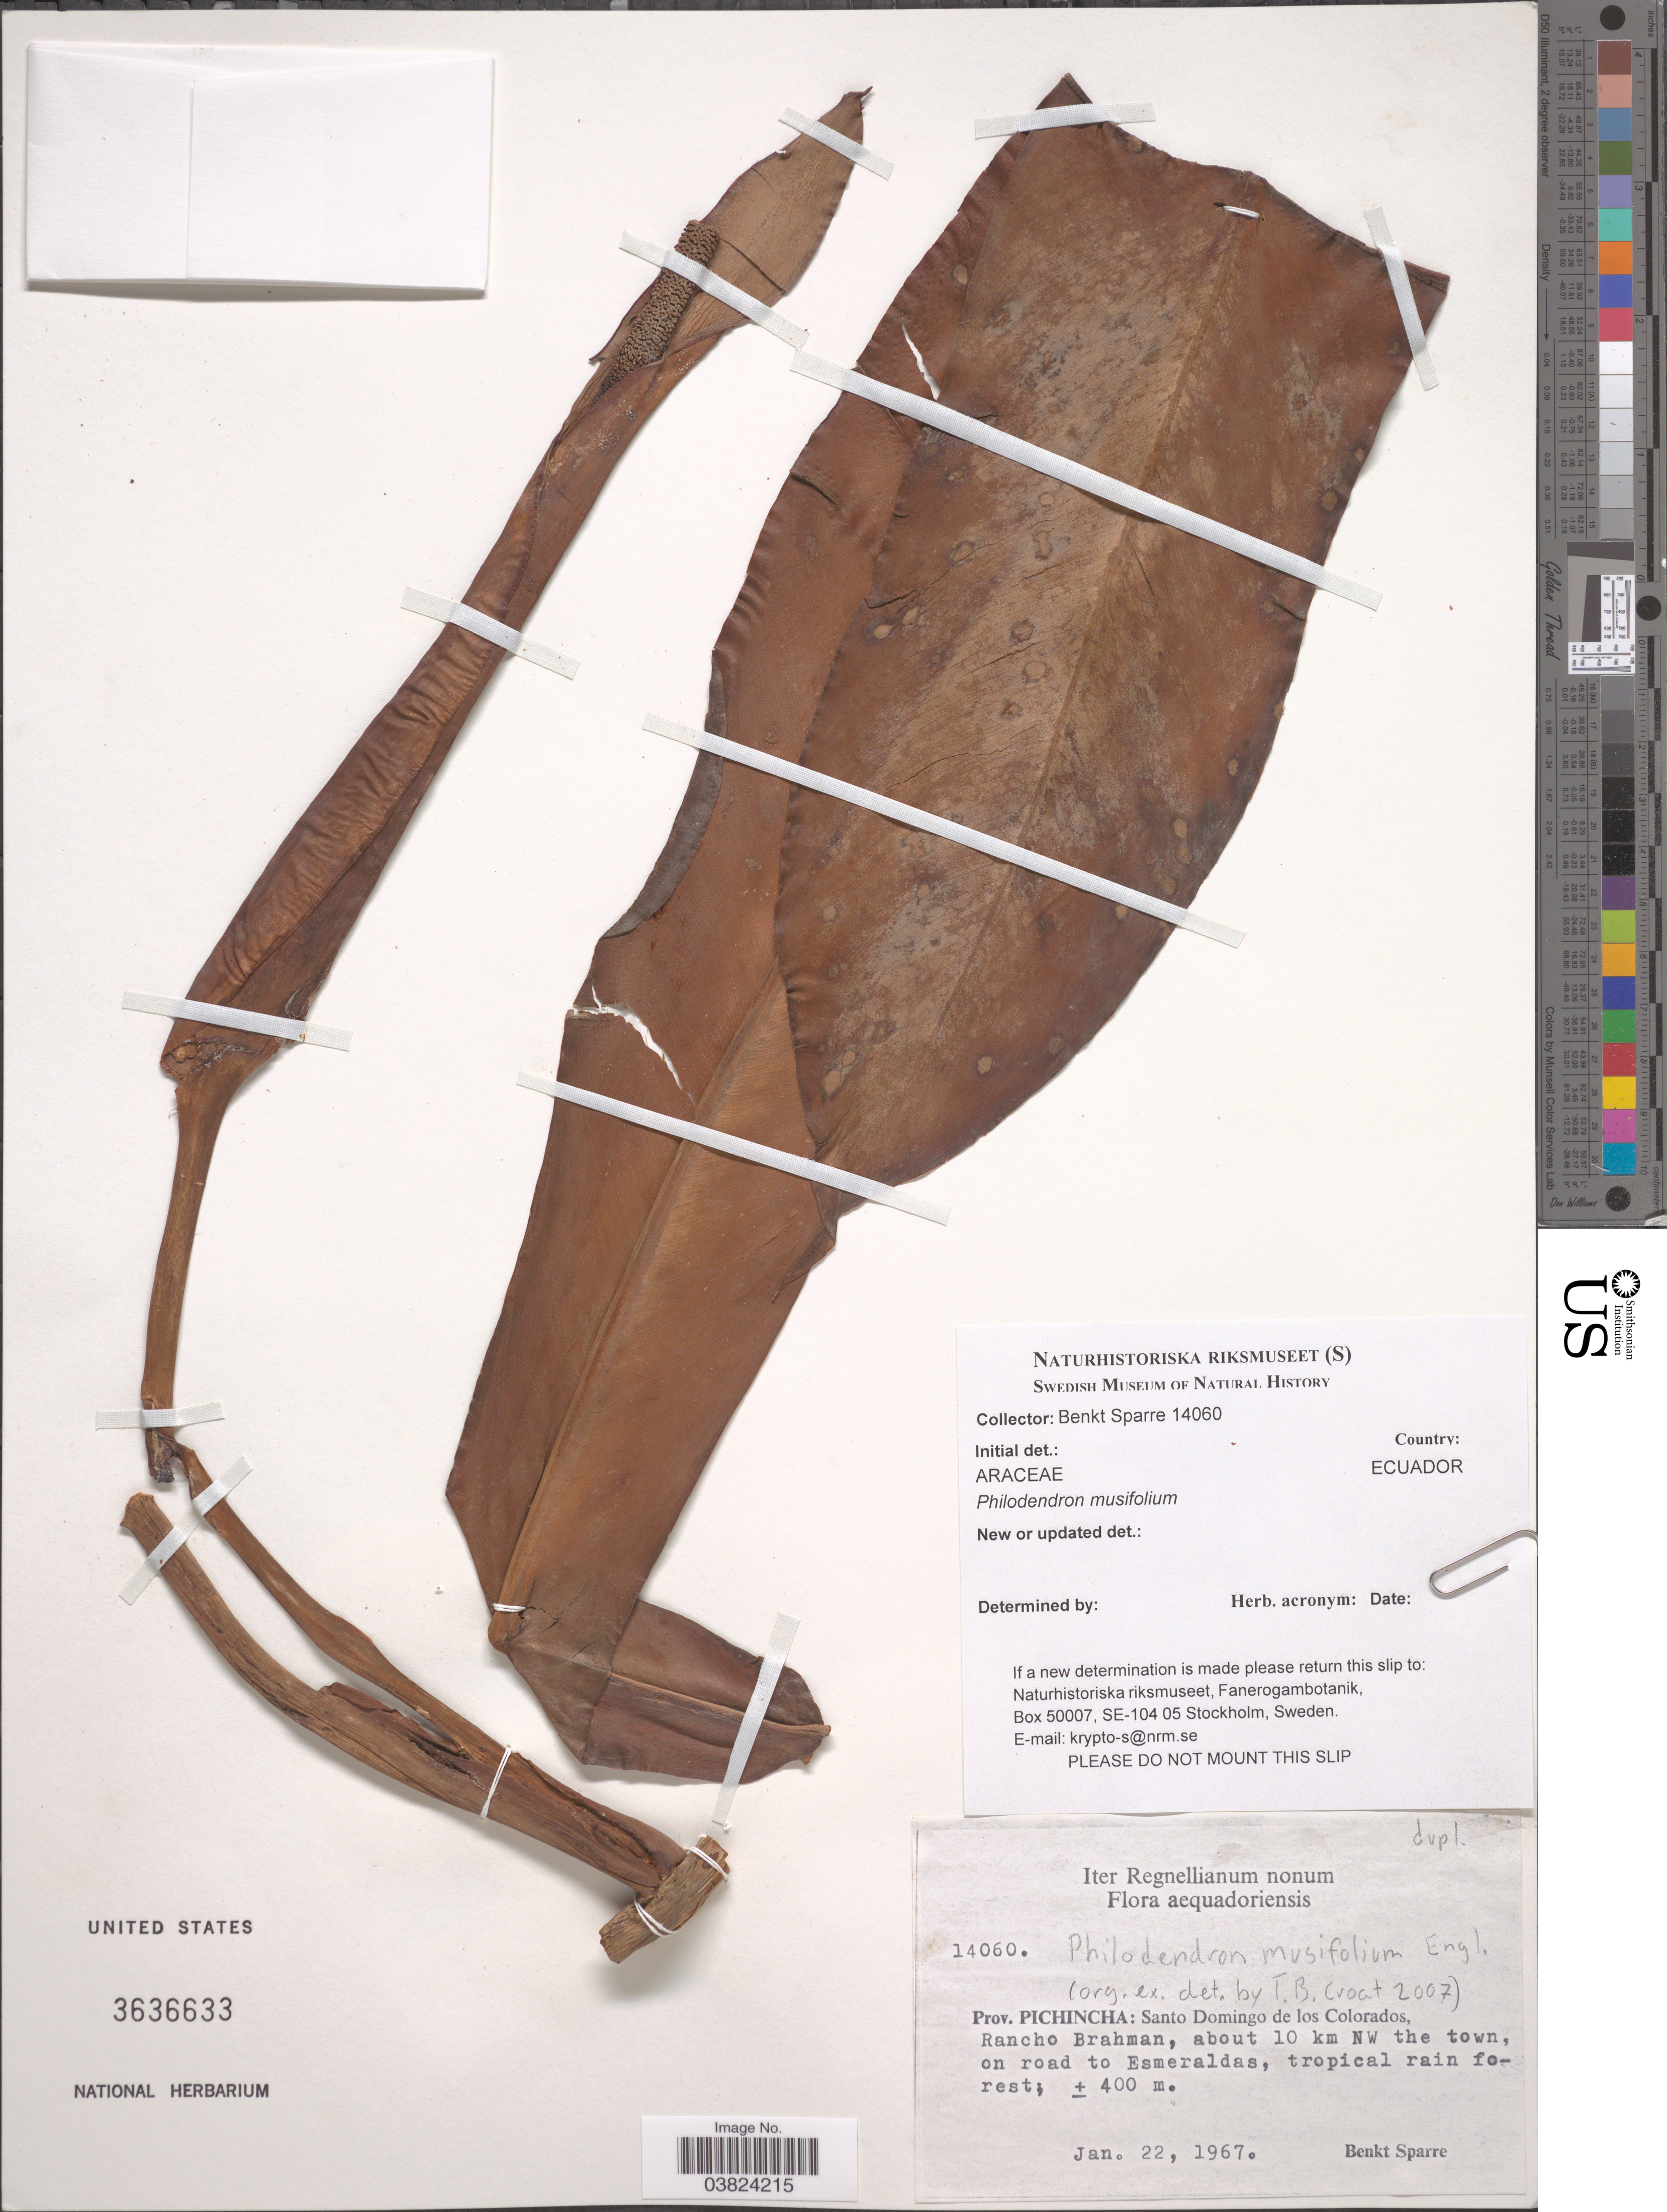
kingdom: Plantae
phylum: Tracheophyta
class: Liliopsida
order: Alismatales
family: Araceae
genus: Philodendron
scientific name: Philodendron musifolium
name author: Engl.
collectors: B. Sparre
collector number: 14060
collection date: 1967-01-22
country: Ecuador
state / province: Pichincha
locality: Santo Domingo de los Colorados, Rancho Brahman, about 10 km NW the town, on road to Esmeraldas, tropical rain forest.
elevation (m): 400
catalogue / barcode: US 3636633